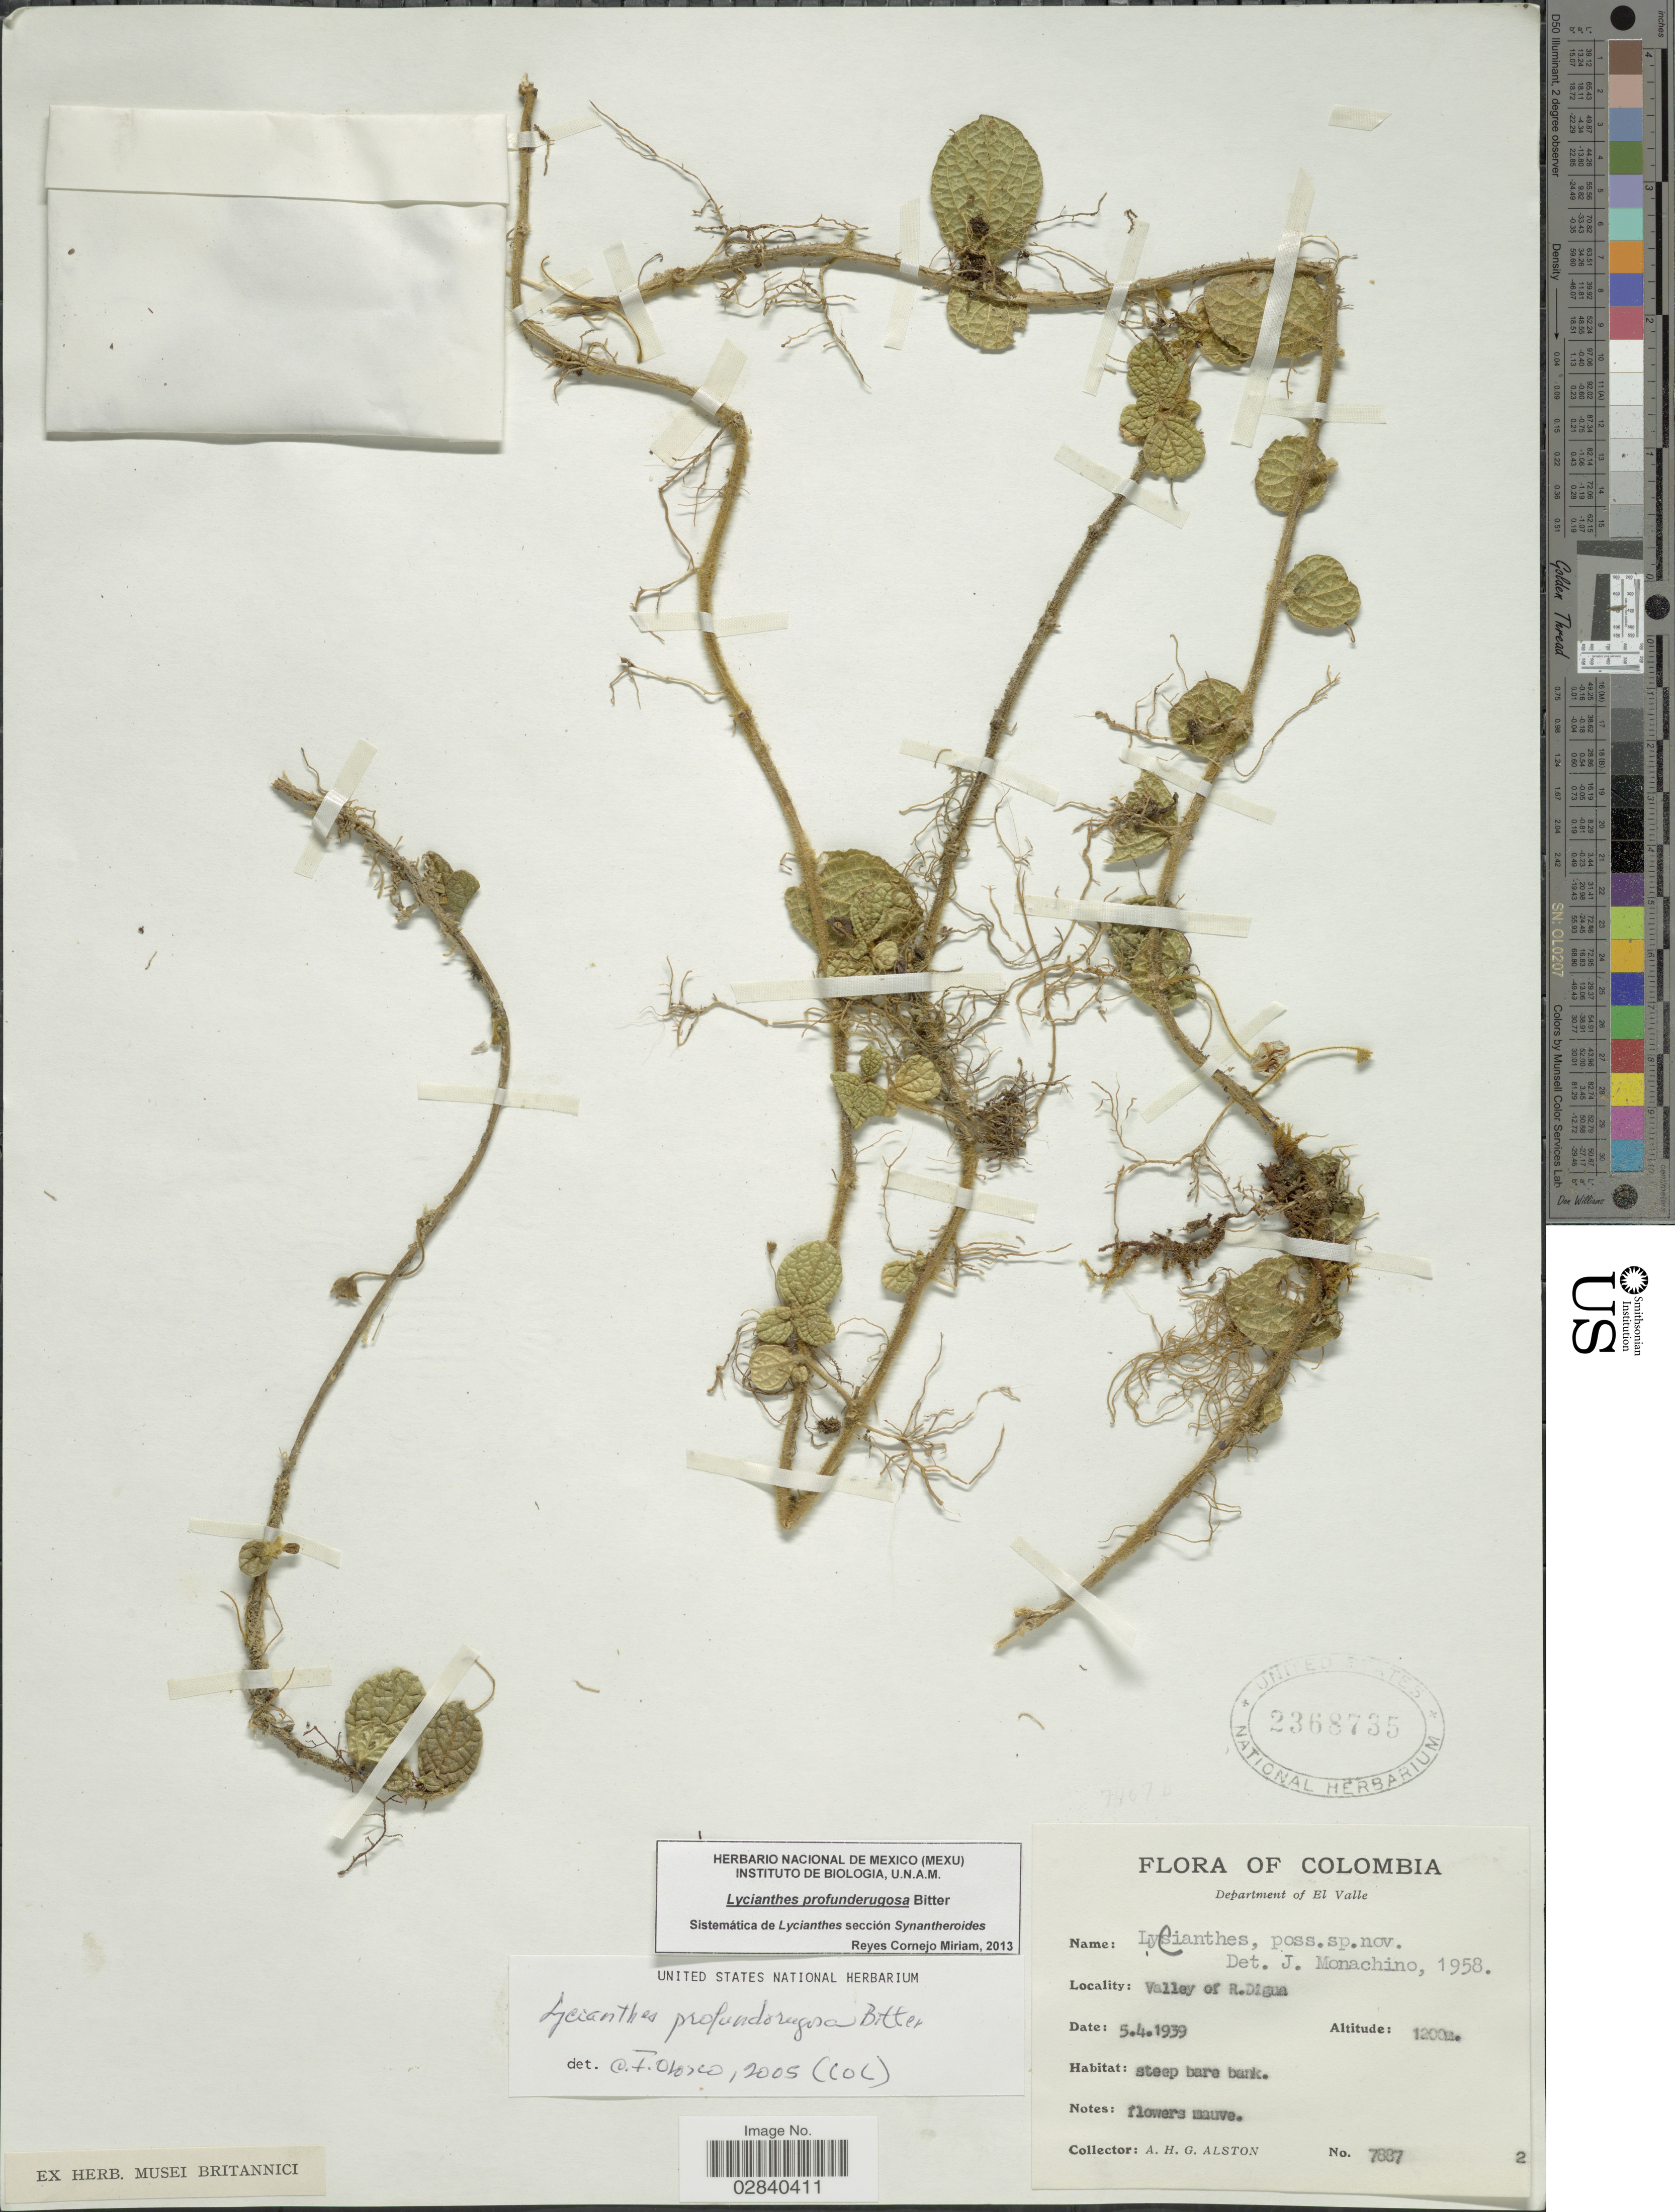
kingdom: Plantae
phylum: Tracheophyta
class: Magnoliopsida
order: Solanales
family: Solanaceae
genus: Lycianthes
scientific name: Lycianthes profunderugosa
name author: Bitter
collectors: A. H. Alston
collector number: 7887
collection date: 1939-04-05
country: Colombia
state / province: Valle del Cauca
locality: Department El Valle. Valley of R. Dagua.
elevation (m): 1200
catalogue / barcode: US 2368735